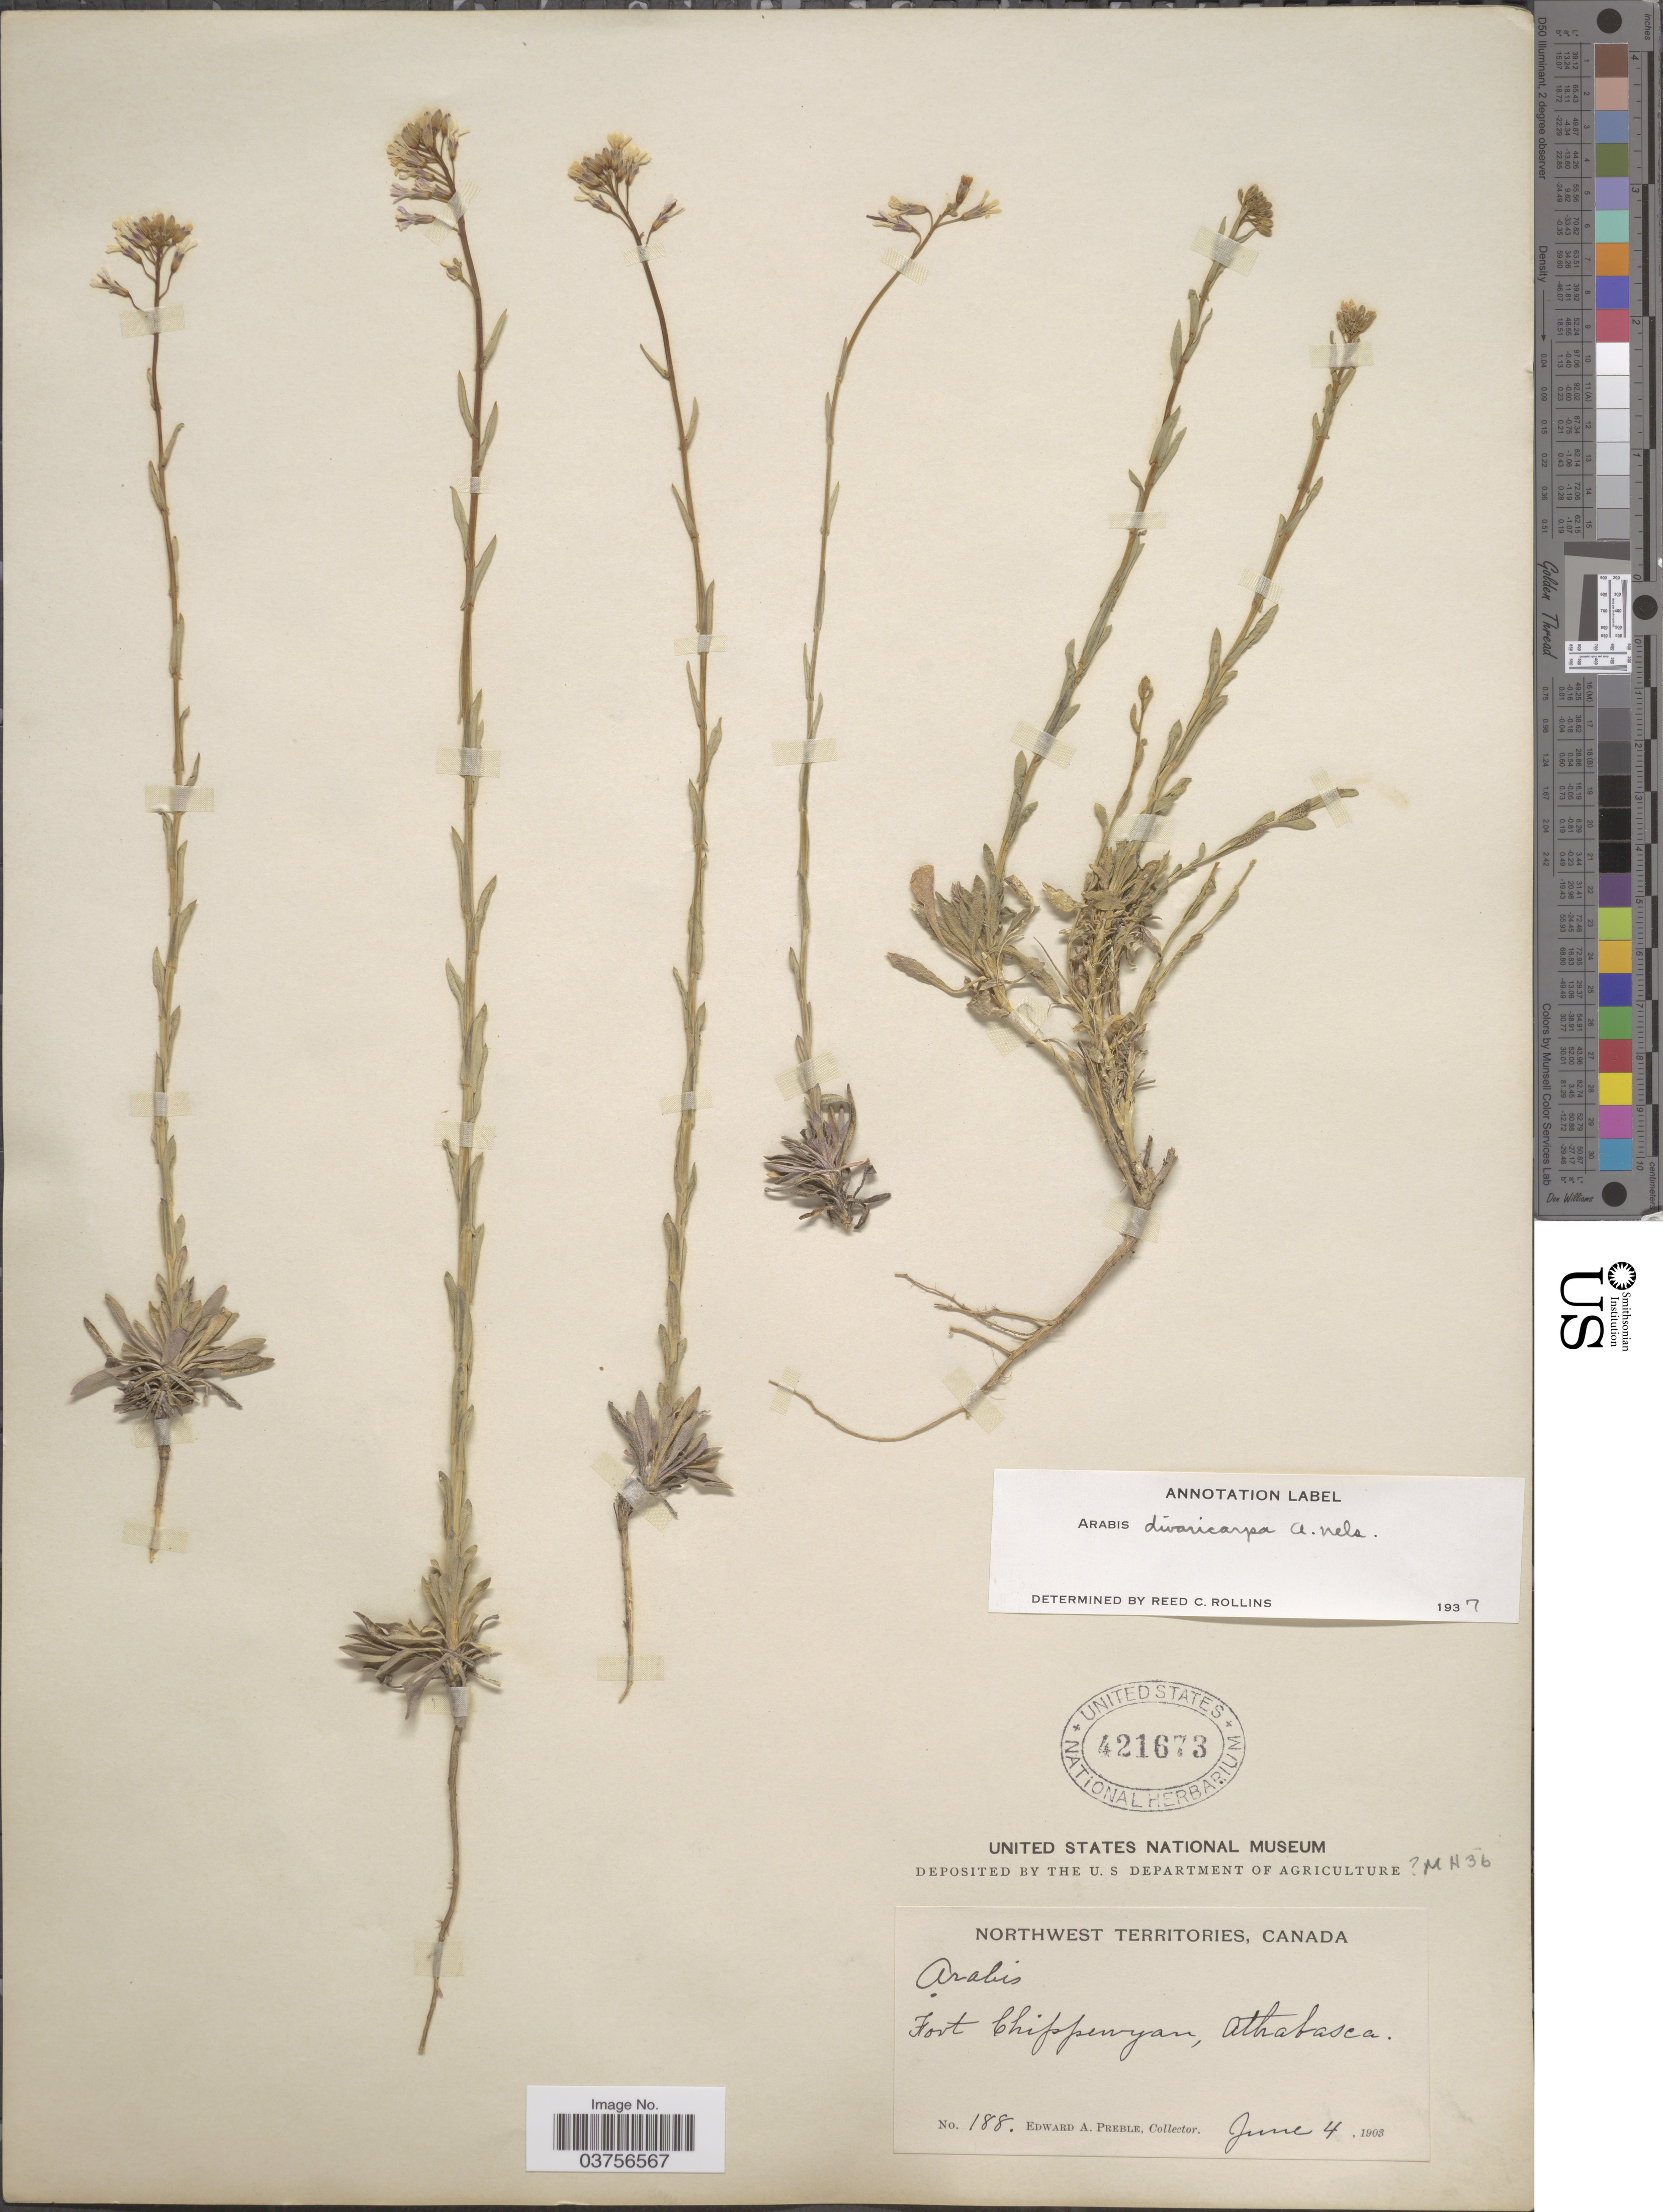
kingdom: Plantae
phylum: Tracheophyta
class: Magnoliopsida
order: Brassicales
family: Brassicaceae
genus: Arabis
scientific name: Arabis divaricarpa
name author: A. Nelson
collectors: E. Preble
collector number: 188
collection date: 1903-06-04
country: Canada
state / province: Northwest Territories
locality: Fort Chippewyan, Athabasca.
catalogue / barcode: US 421673